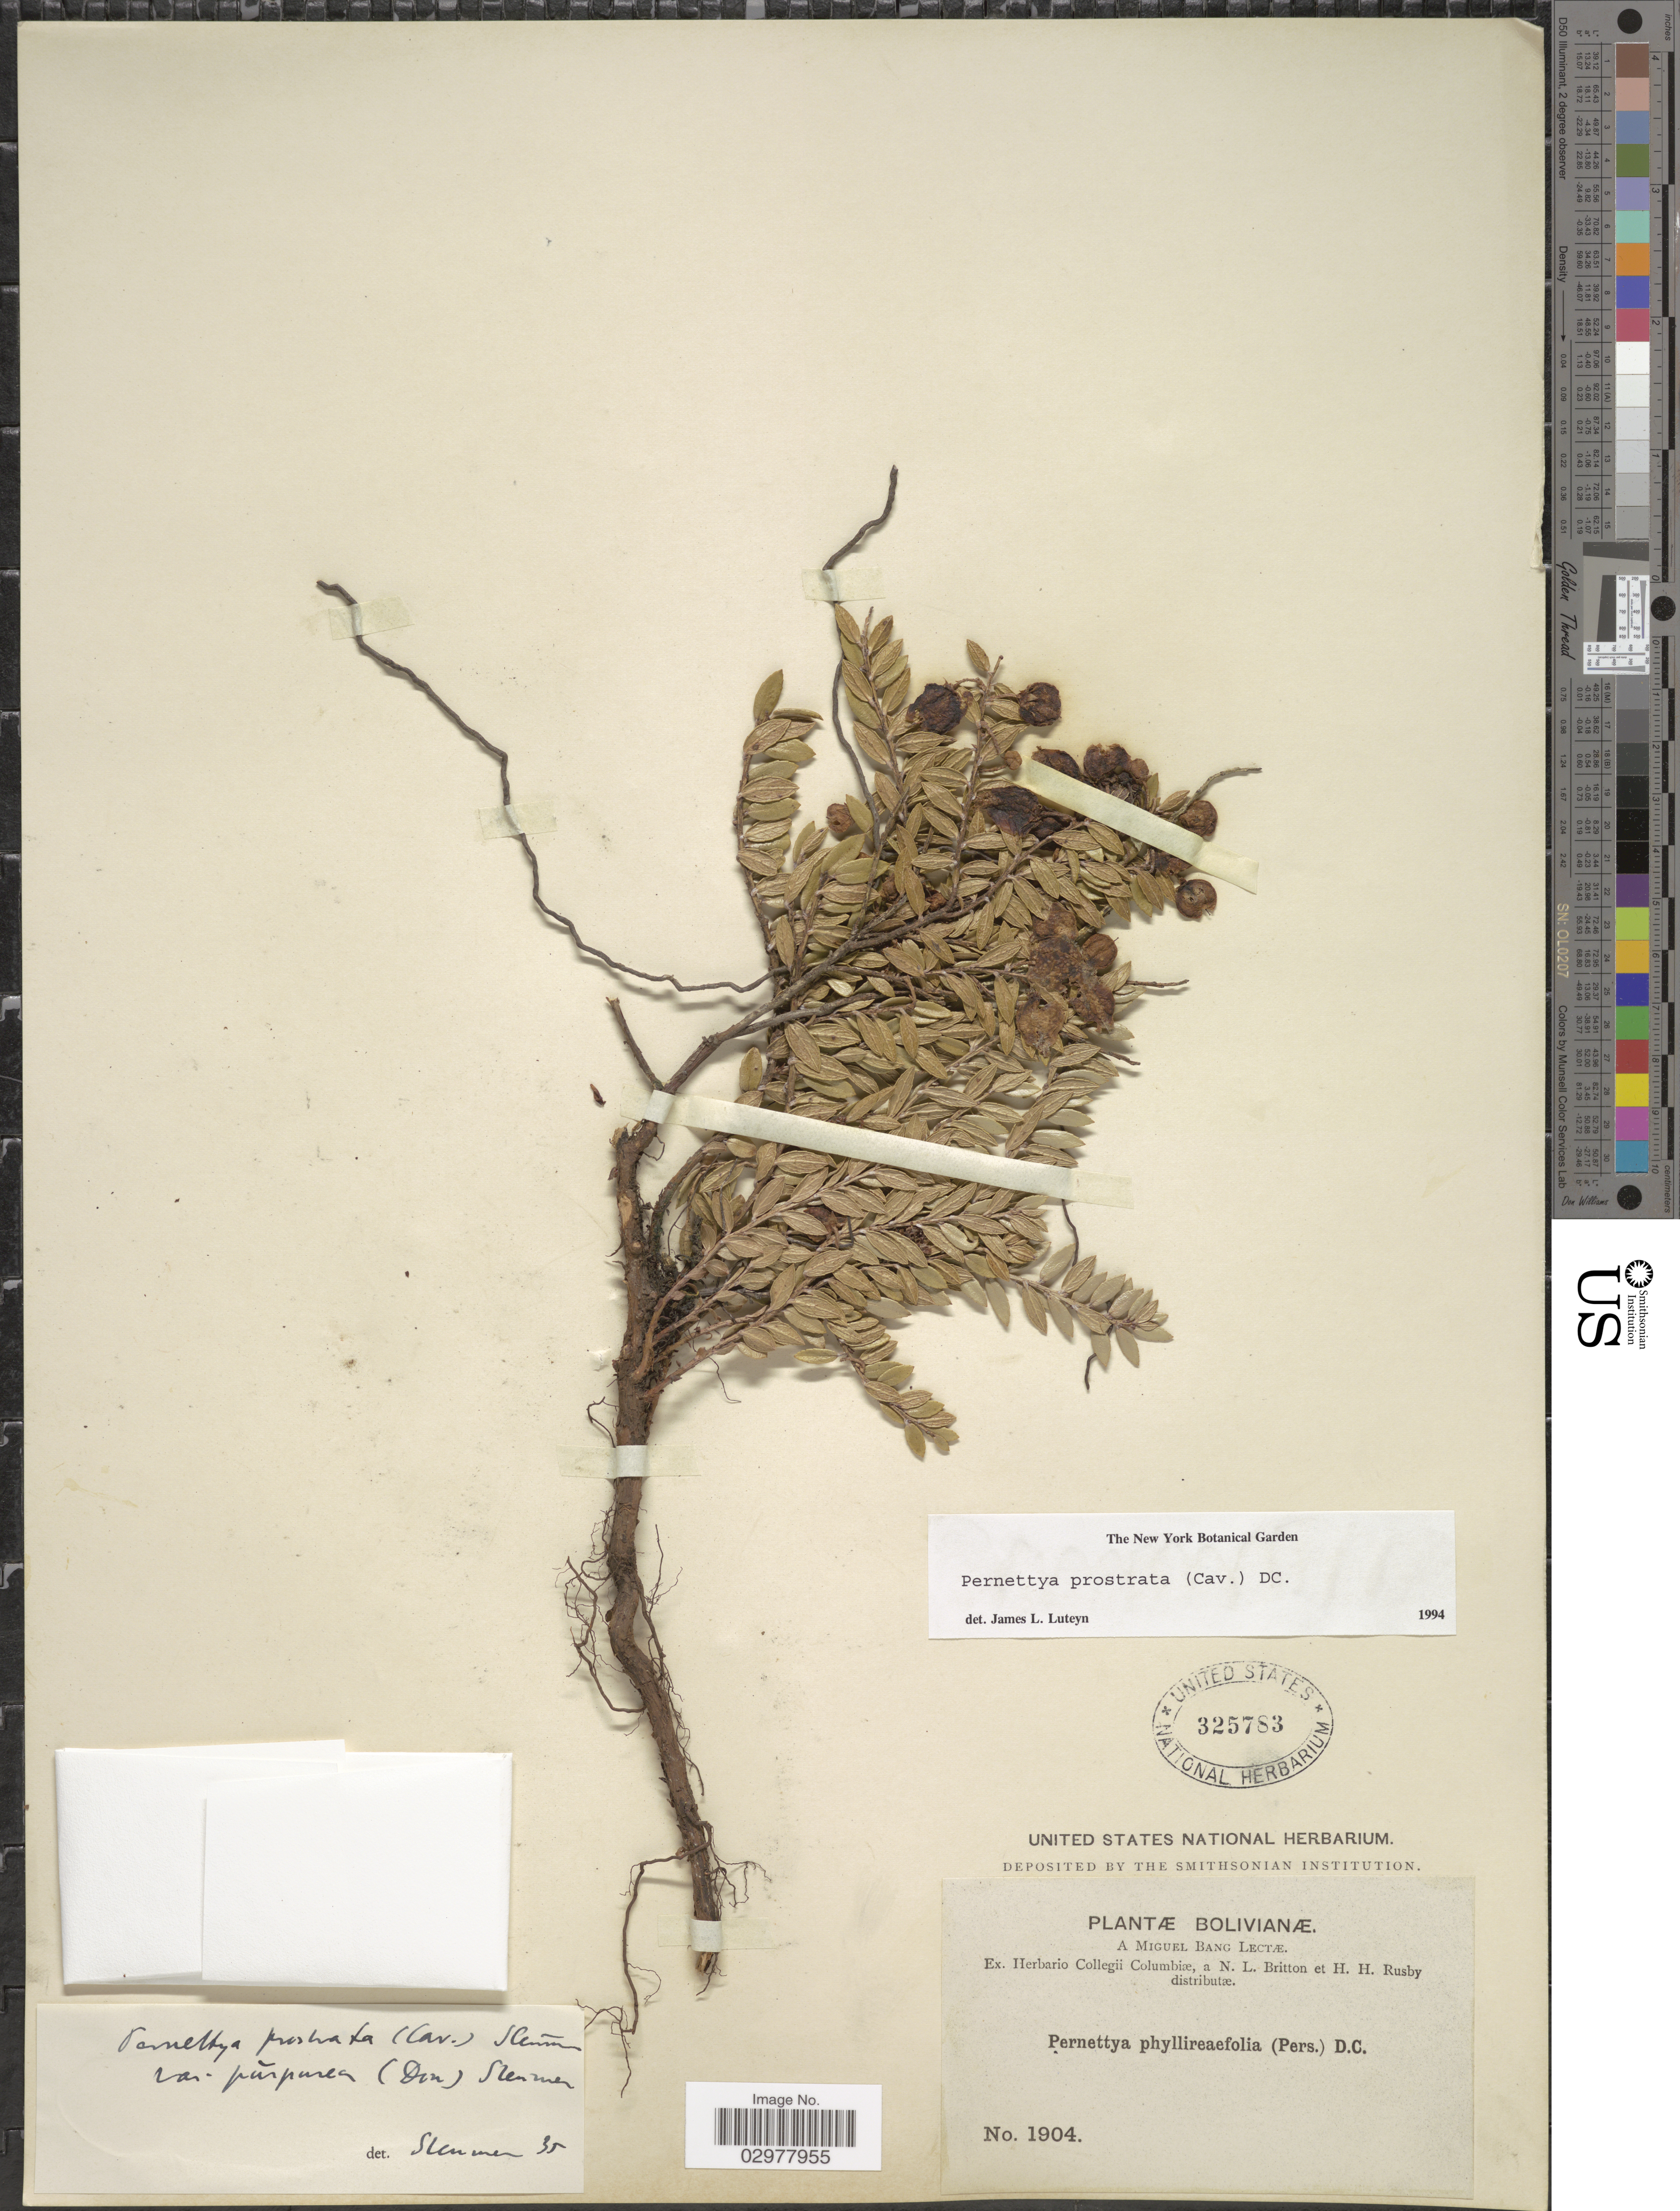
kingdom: Plantae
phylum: Tracheophyta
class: Magnoliopsida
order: Ericales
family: Ericaceae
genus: Pernettya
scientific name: Pernettya prostrata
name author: (Cav.) DC.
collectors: M. Bang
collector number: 1904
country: Bolivia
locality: Bolivianæ.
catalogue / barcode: US 325783